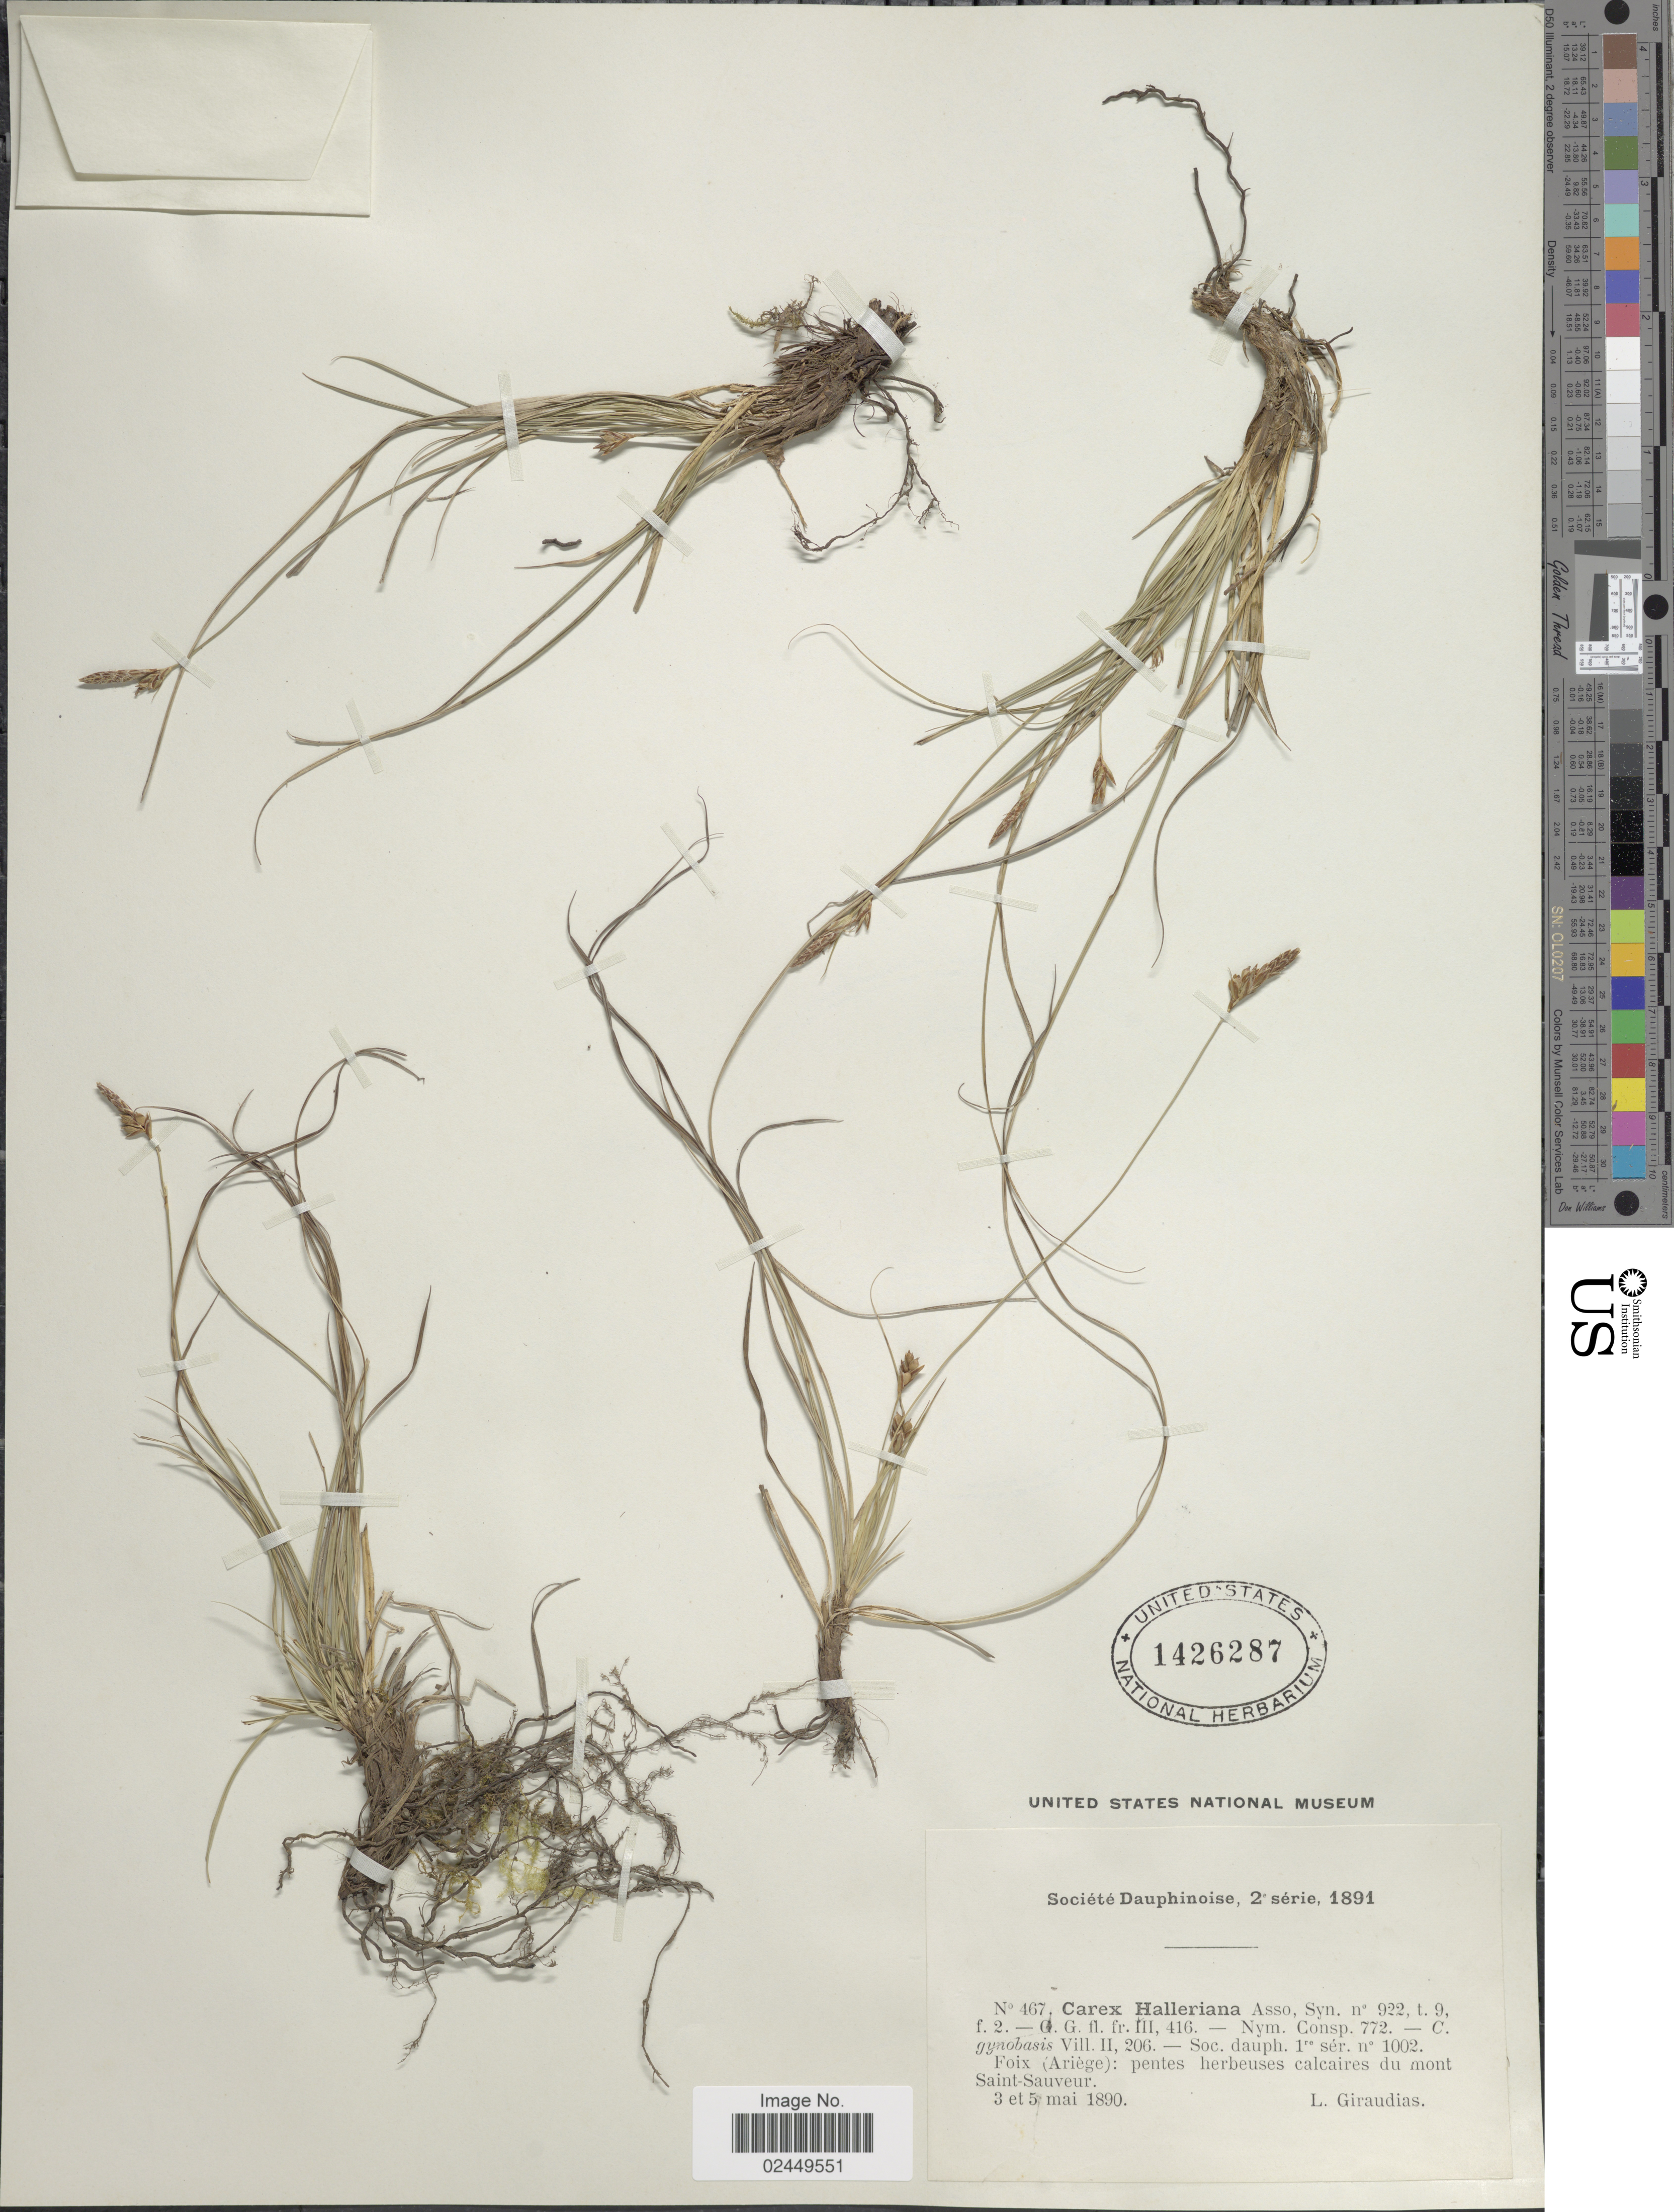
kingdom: Plantae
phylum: Tracheophyta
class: Liliopsida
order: Poales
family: Cyperaceae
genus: Carex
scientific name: Carex halleriana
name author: Asso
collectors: L. Giraudias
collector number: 467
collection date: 1890-05-03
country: France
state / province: Occitanie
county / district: Ariège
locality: Foix (Ariege): Pentes herbeuses calcaires du mont Saint-Sauveur. Societe Dauphinoise.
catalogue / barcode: US 1426287